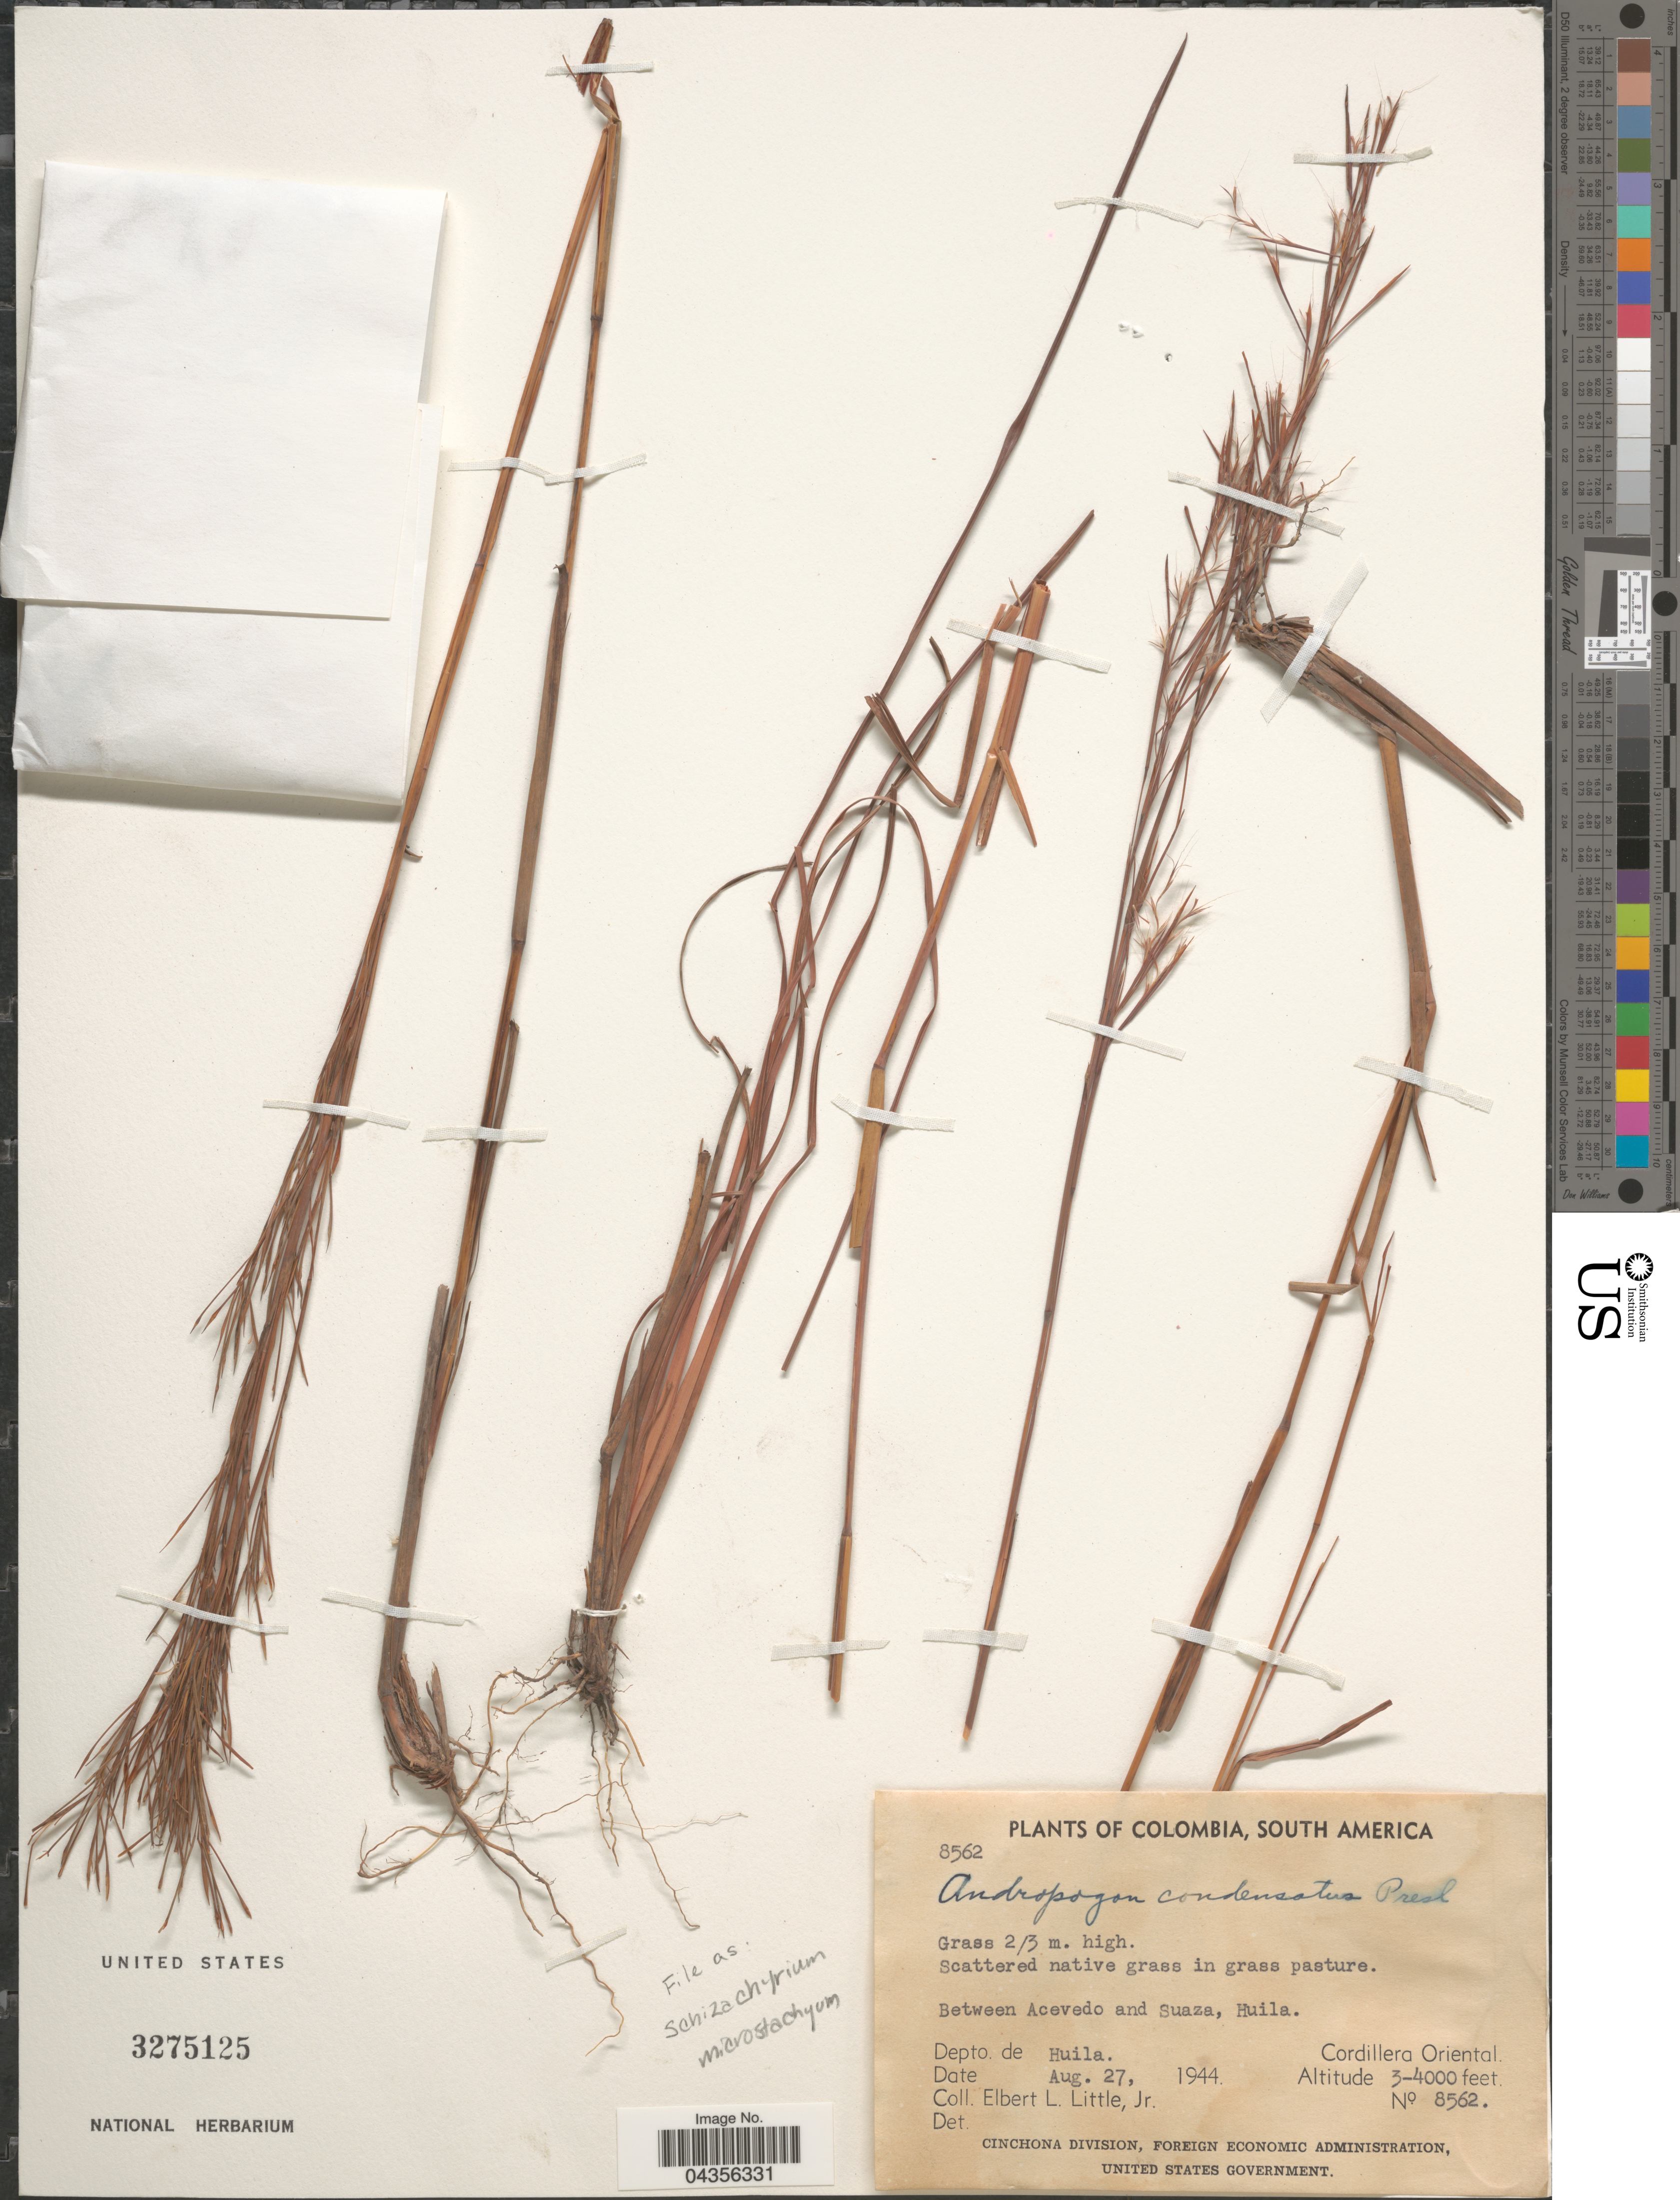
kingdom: Plantae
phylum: Tracheophyta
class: Liliopsida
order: Poales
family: Poaceae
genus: Schizachyrium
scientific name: Schizachyrium microstachyum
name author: (Desv. ex Ham.) Roseng. et al.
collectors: E. L. Little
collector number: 8562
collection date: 1944-08-27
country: Colombia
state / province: Huila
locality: Between Acevedo and Suaza. Depto. de Huila. Cordillera Oriental.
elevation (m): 914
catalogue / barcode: US 3275125